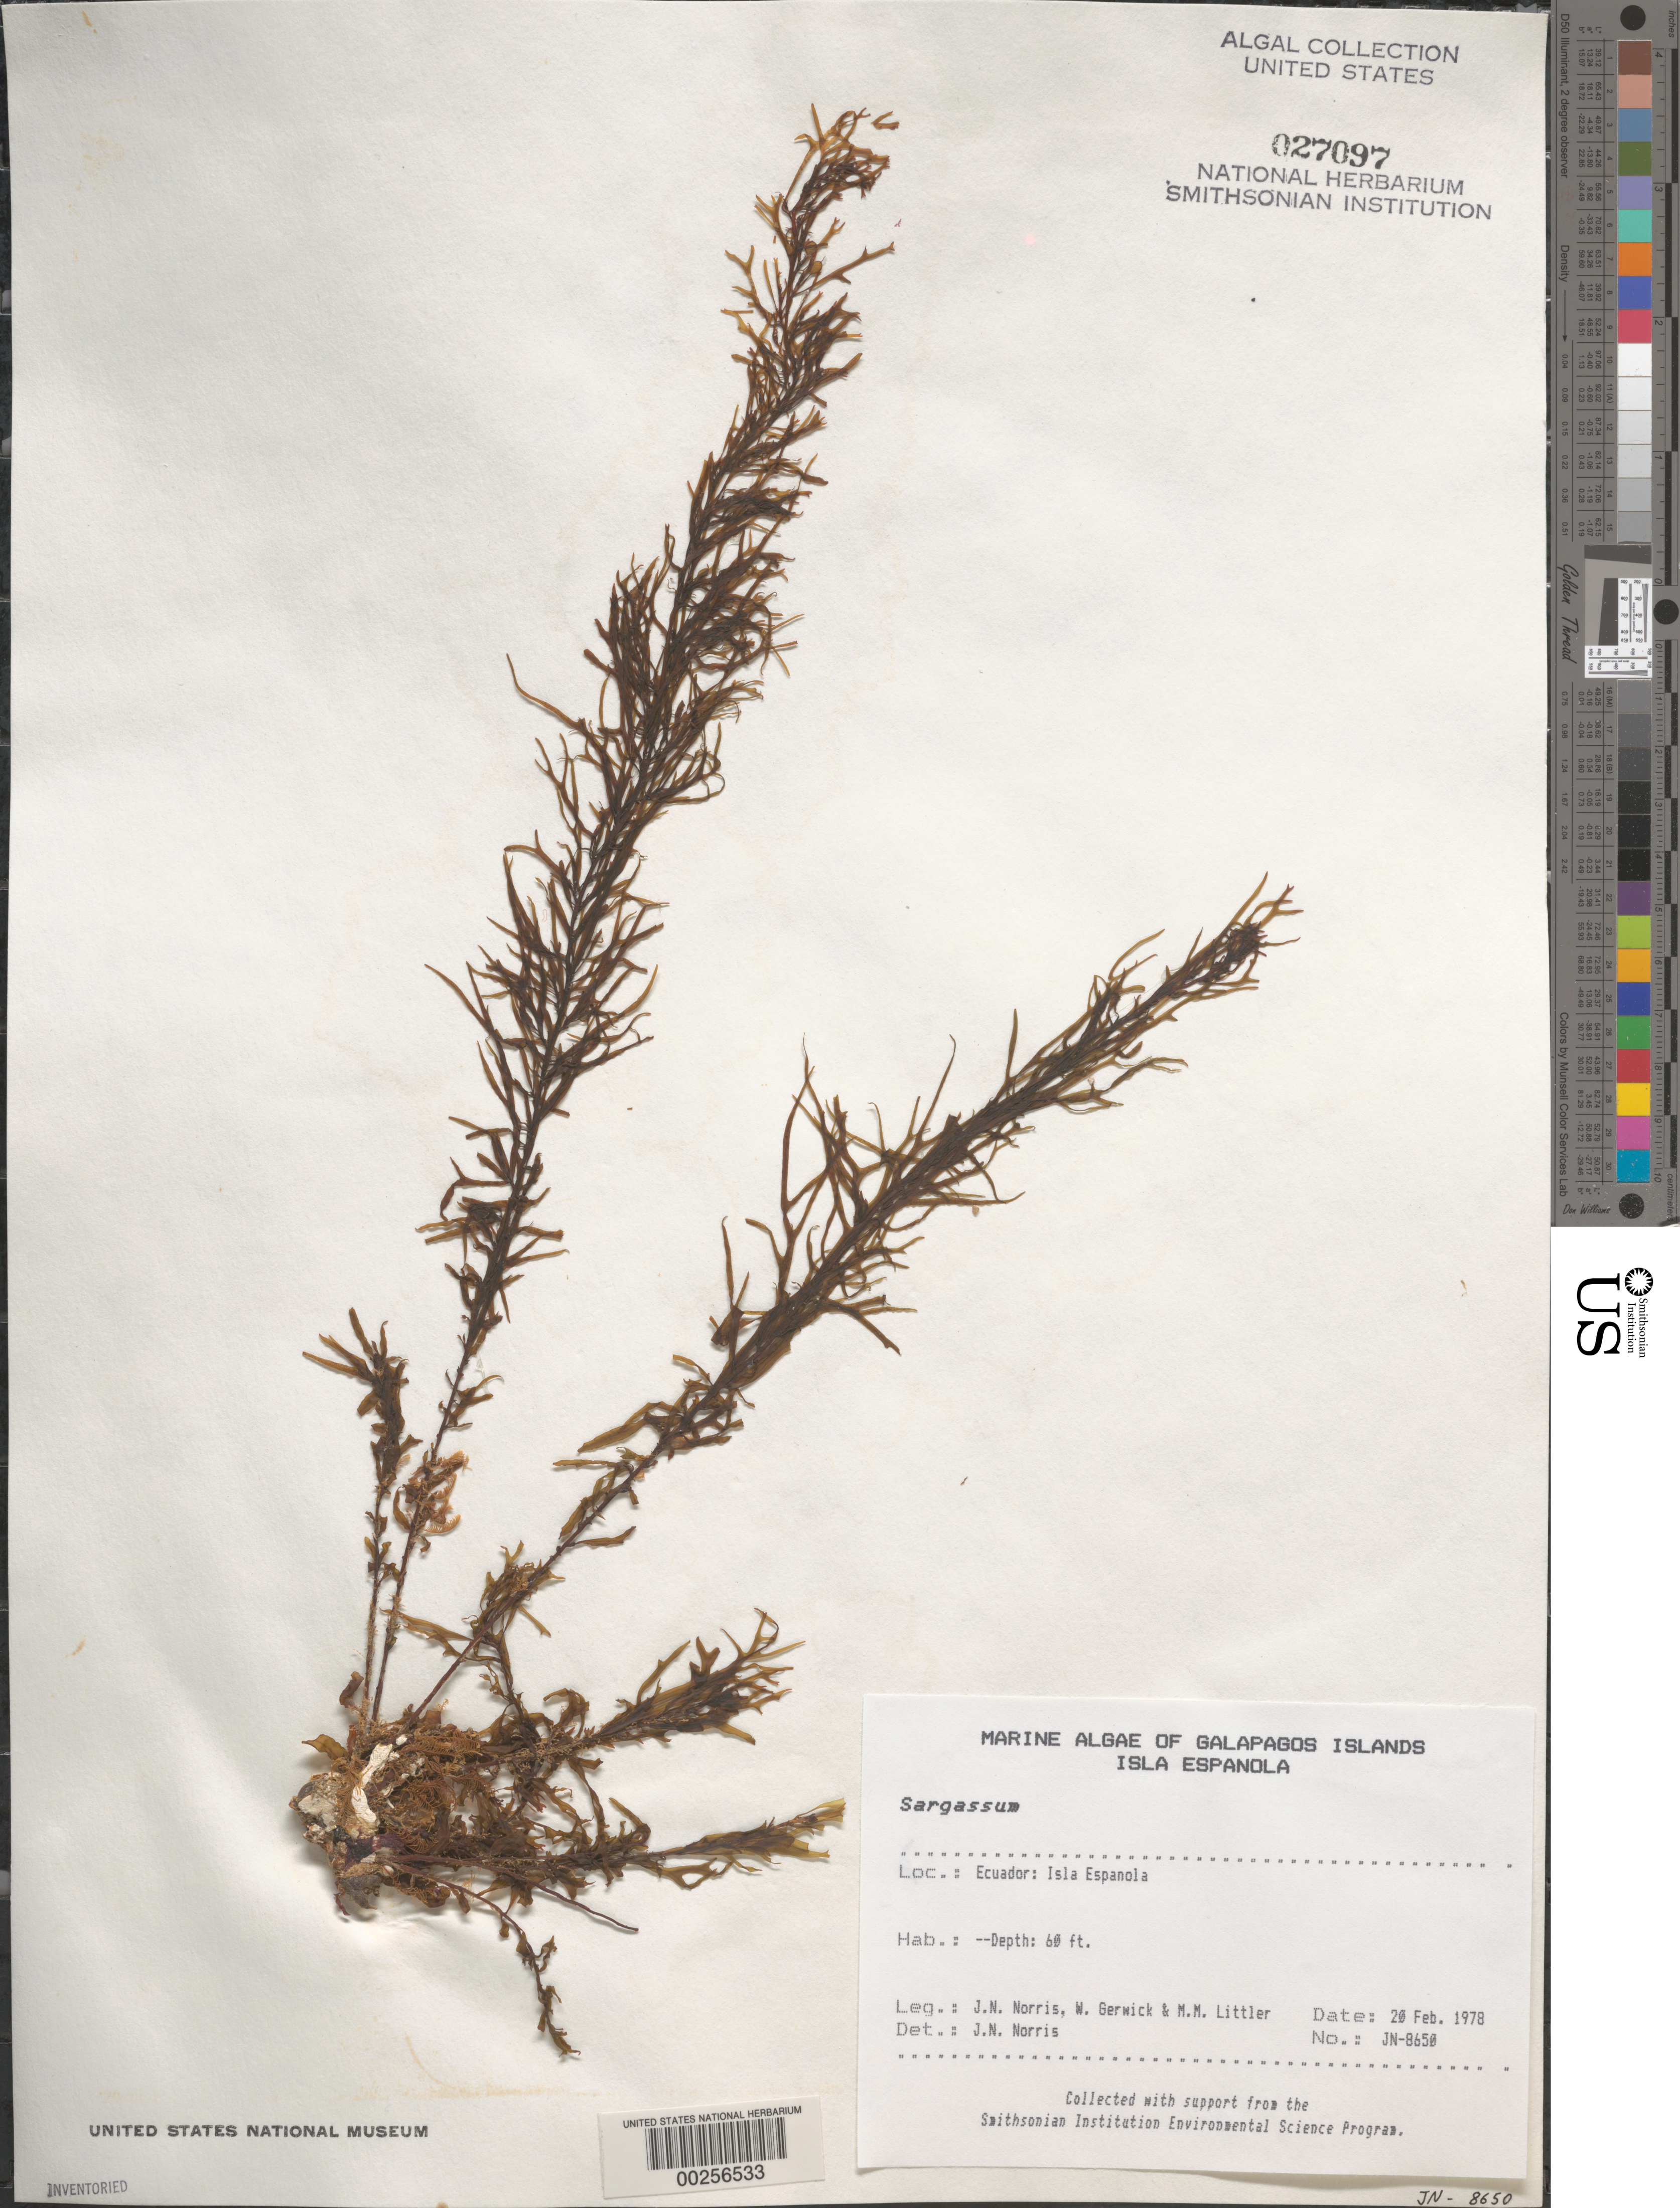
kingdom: Chromista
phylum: Ochrophyta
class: Phaeophyceae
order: Fucales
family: Sargassaceae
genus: Sargassum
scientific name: Sargassum sp.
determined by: Norris, James N.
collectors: J. N. Norris, W. Gerwick & M. M. Littler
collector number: JN-8650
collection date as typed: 20 Feb 1978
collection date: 1978-02-20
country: Ecuador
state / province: Colón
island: Española [Hood]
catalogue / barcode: US 27097